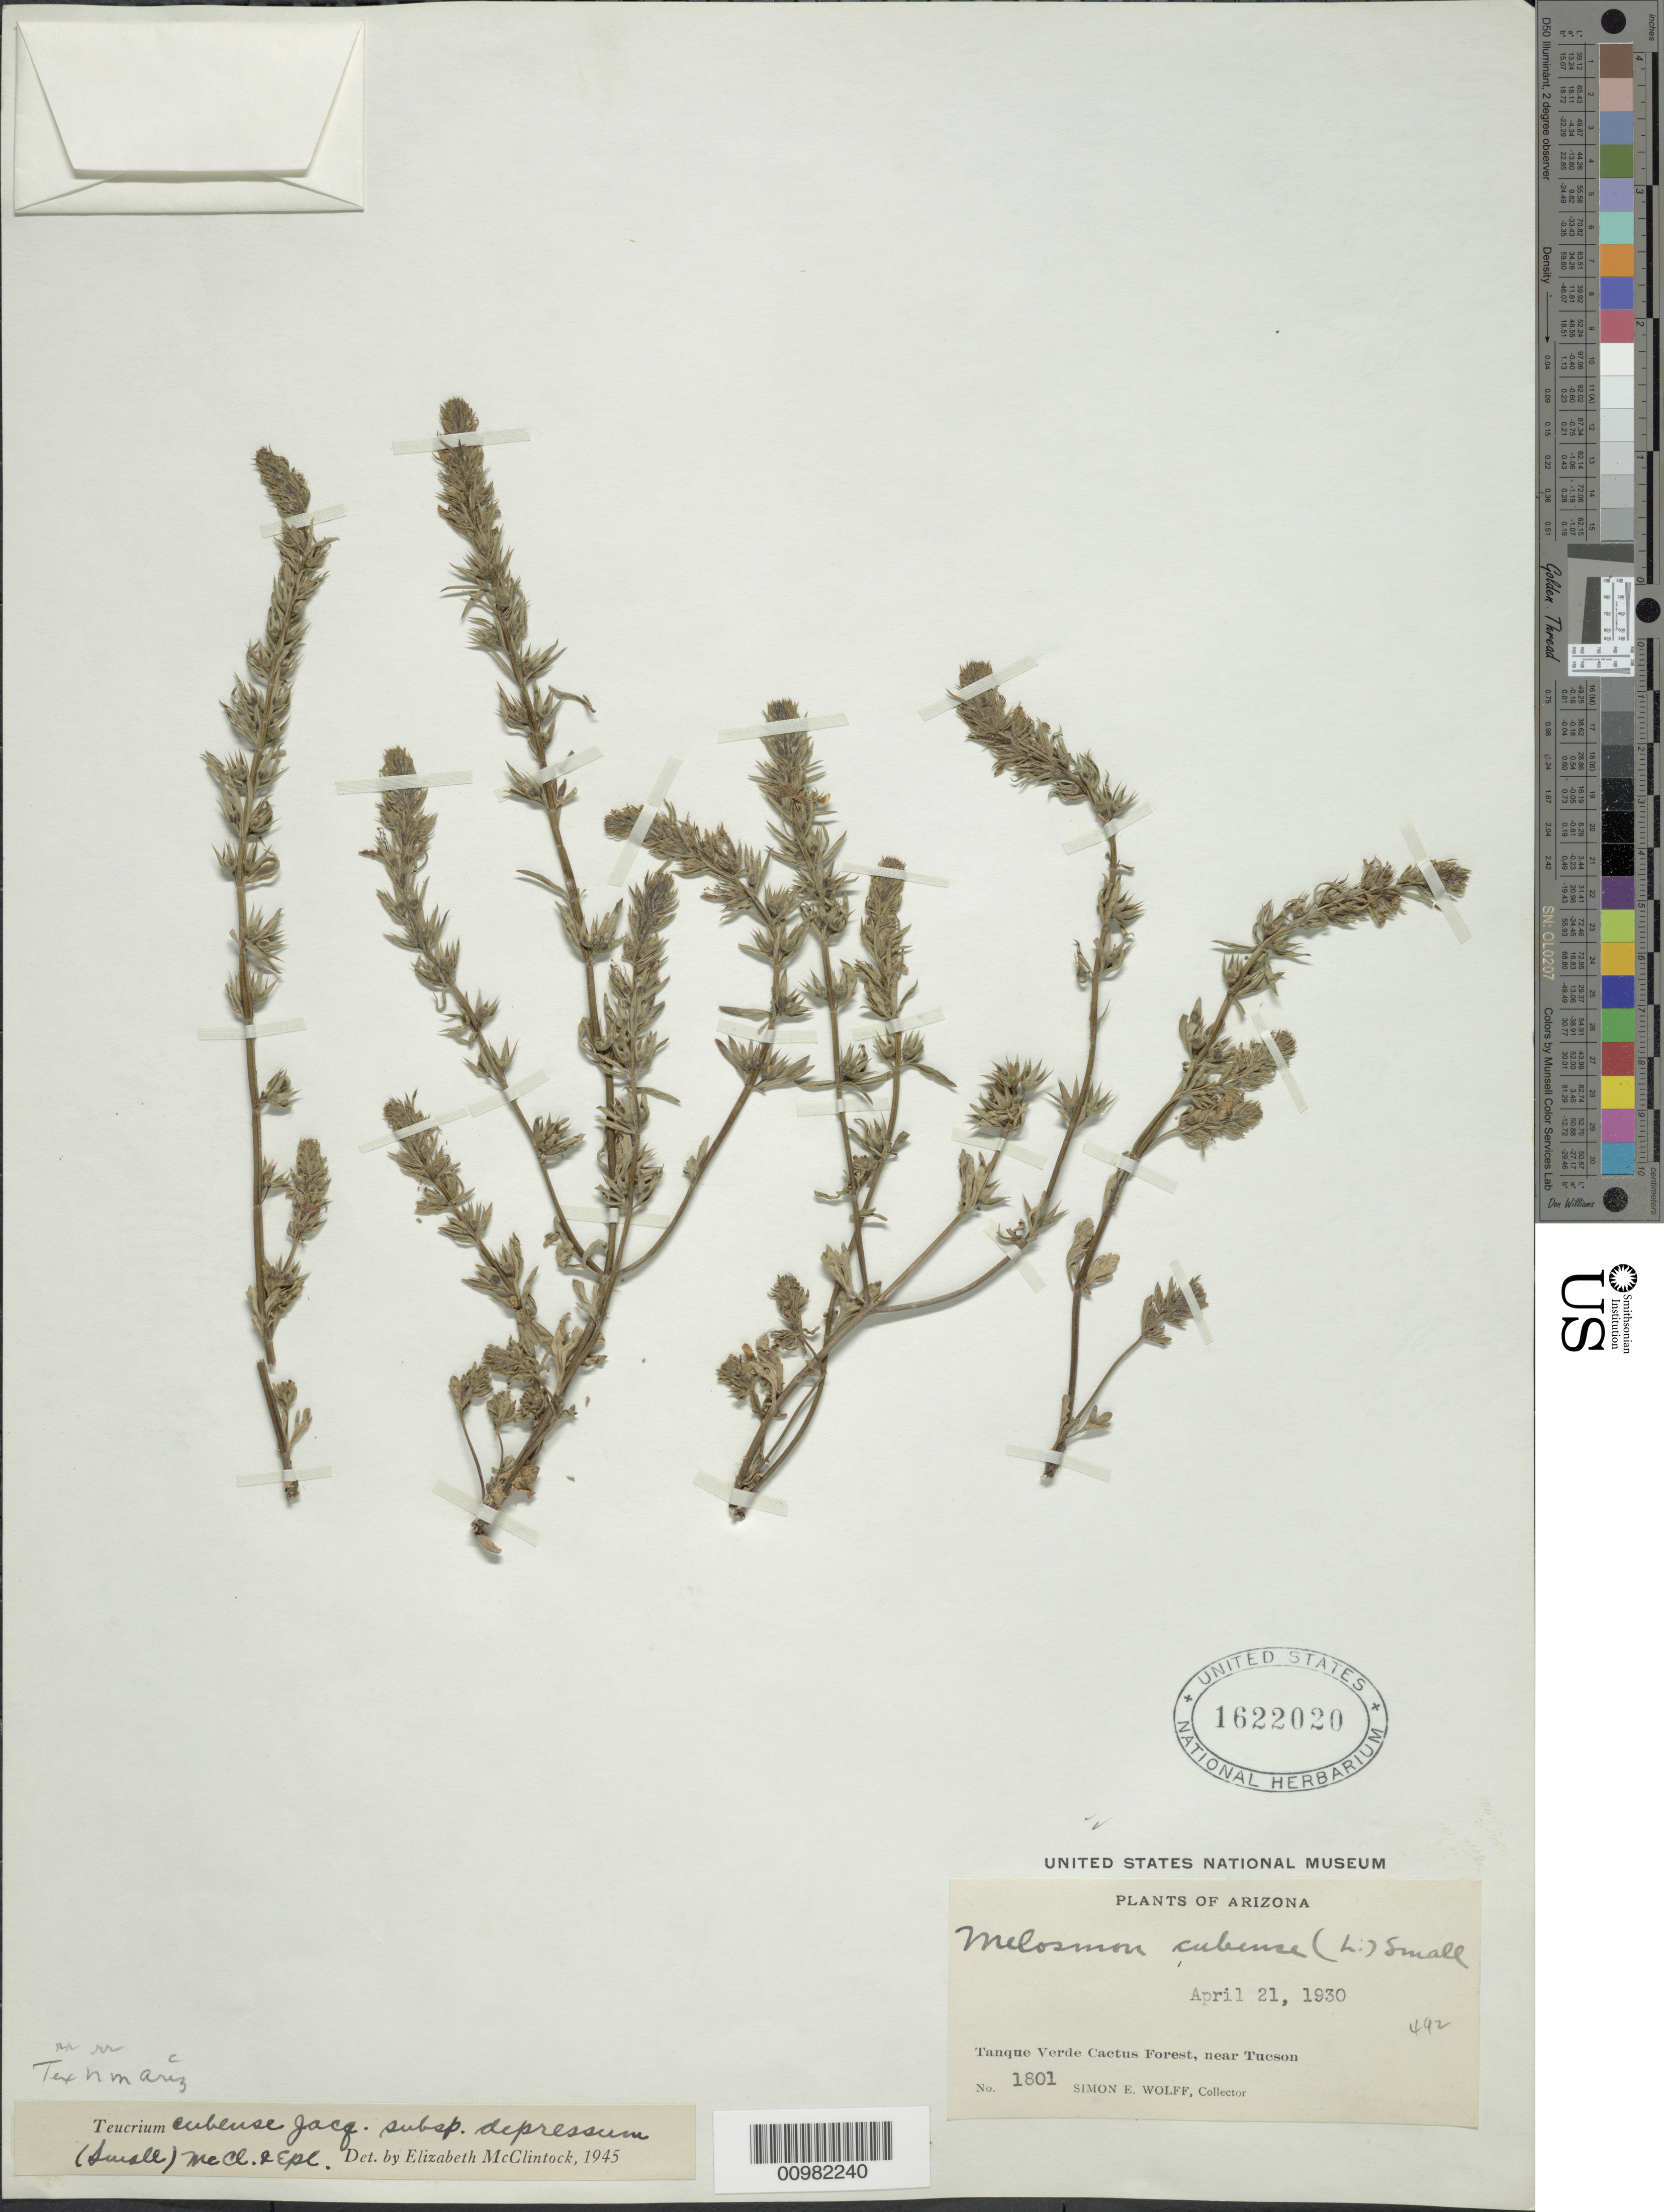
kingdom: Plantae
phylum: Tracheophyta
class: Magnoliopsida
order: Lamiales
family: Lamiaceae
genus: Teucrium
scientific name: Teucrium cubense subsp. depressum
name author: (Small) E. M. McClint. & Epling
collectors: S. E. Wolff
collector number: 1801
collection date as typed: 21 Apr 1930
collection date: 1930-04-21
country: United States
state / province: Arizona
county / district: Pima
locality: Tanque Verde Cactus Forest, near Tucson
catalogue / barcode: US 1622020